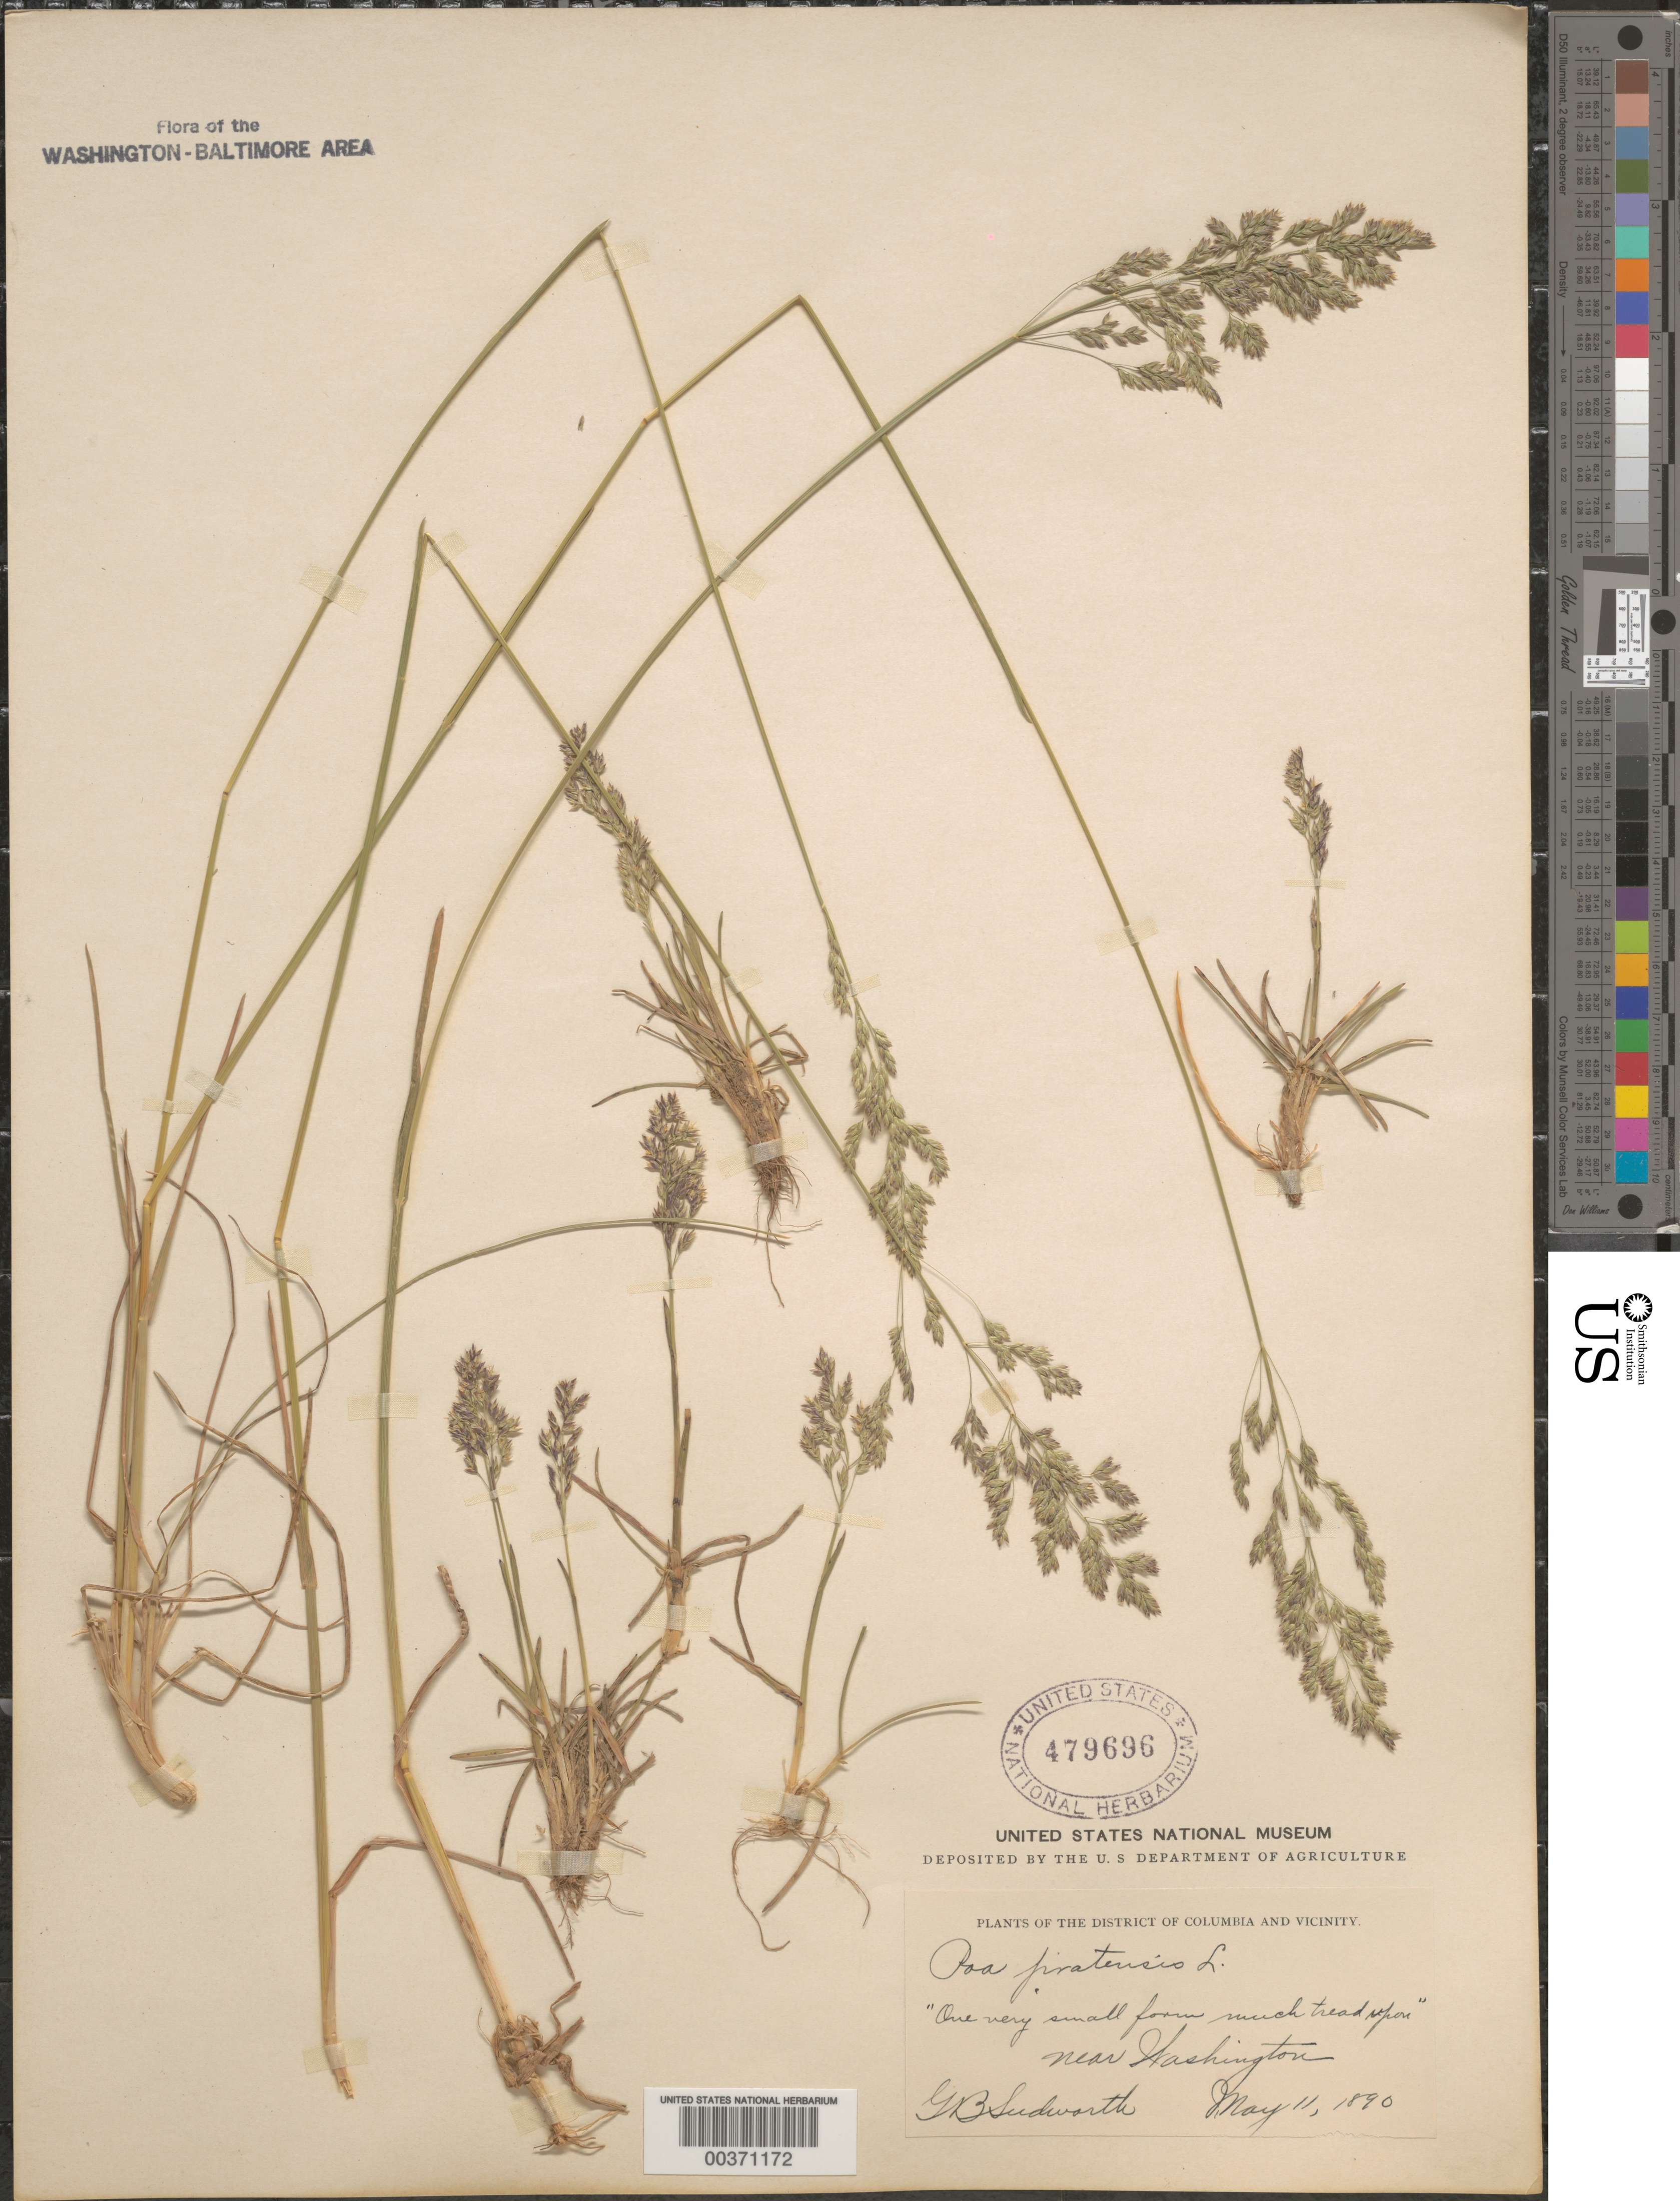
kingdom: Plantae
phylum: Tracheophyta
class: Liliopsida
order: Poales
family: Poaceae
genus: Poa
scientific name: Poa pratensis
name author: L.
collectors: G. B. Sudworth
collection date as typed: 11 May 1890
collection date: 1890-05-11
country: United States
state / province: District of Columbia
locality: Washington DC area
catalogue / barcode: US 479696